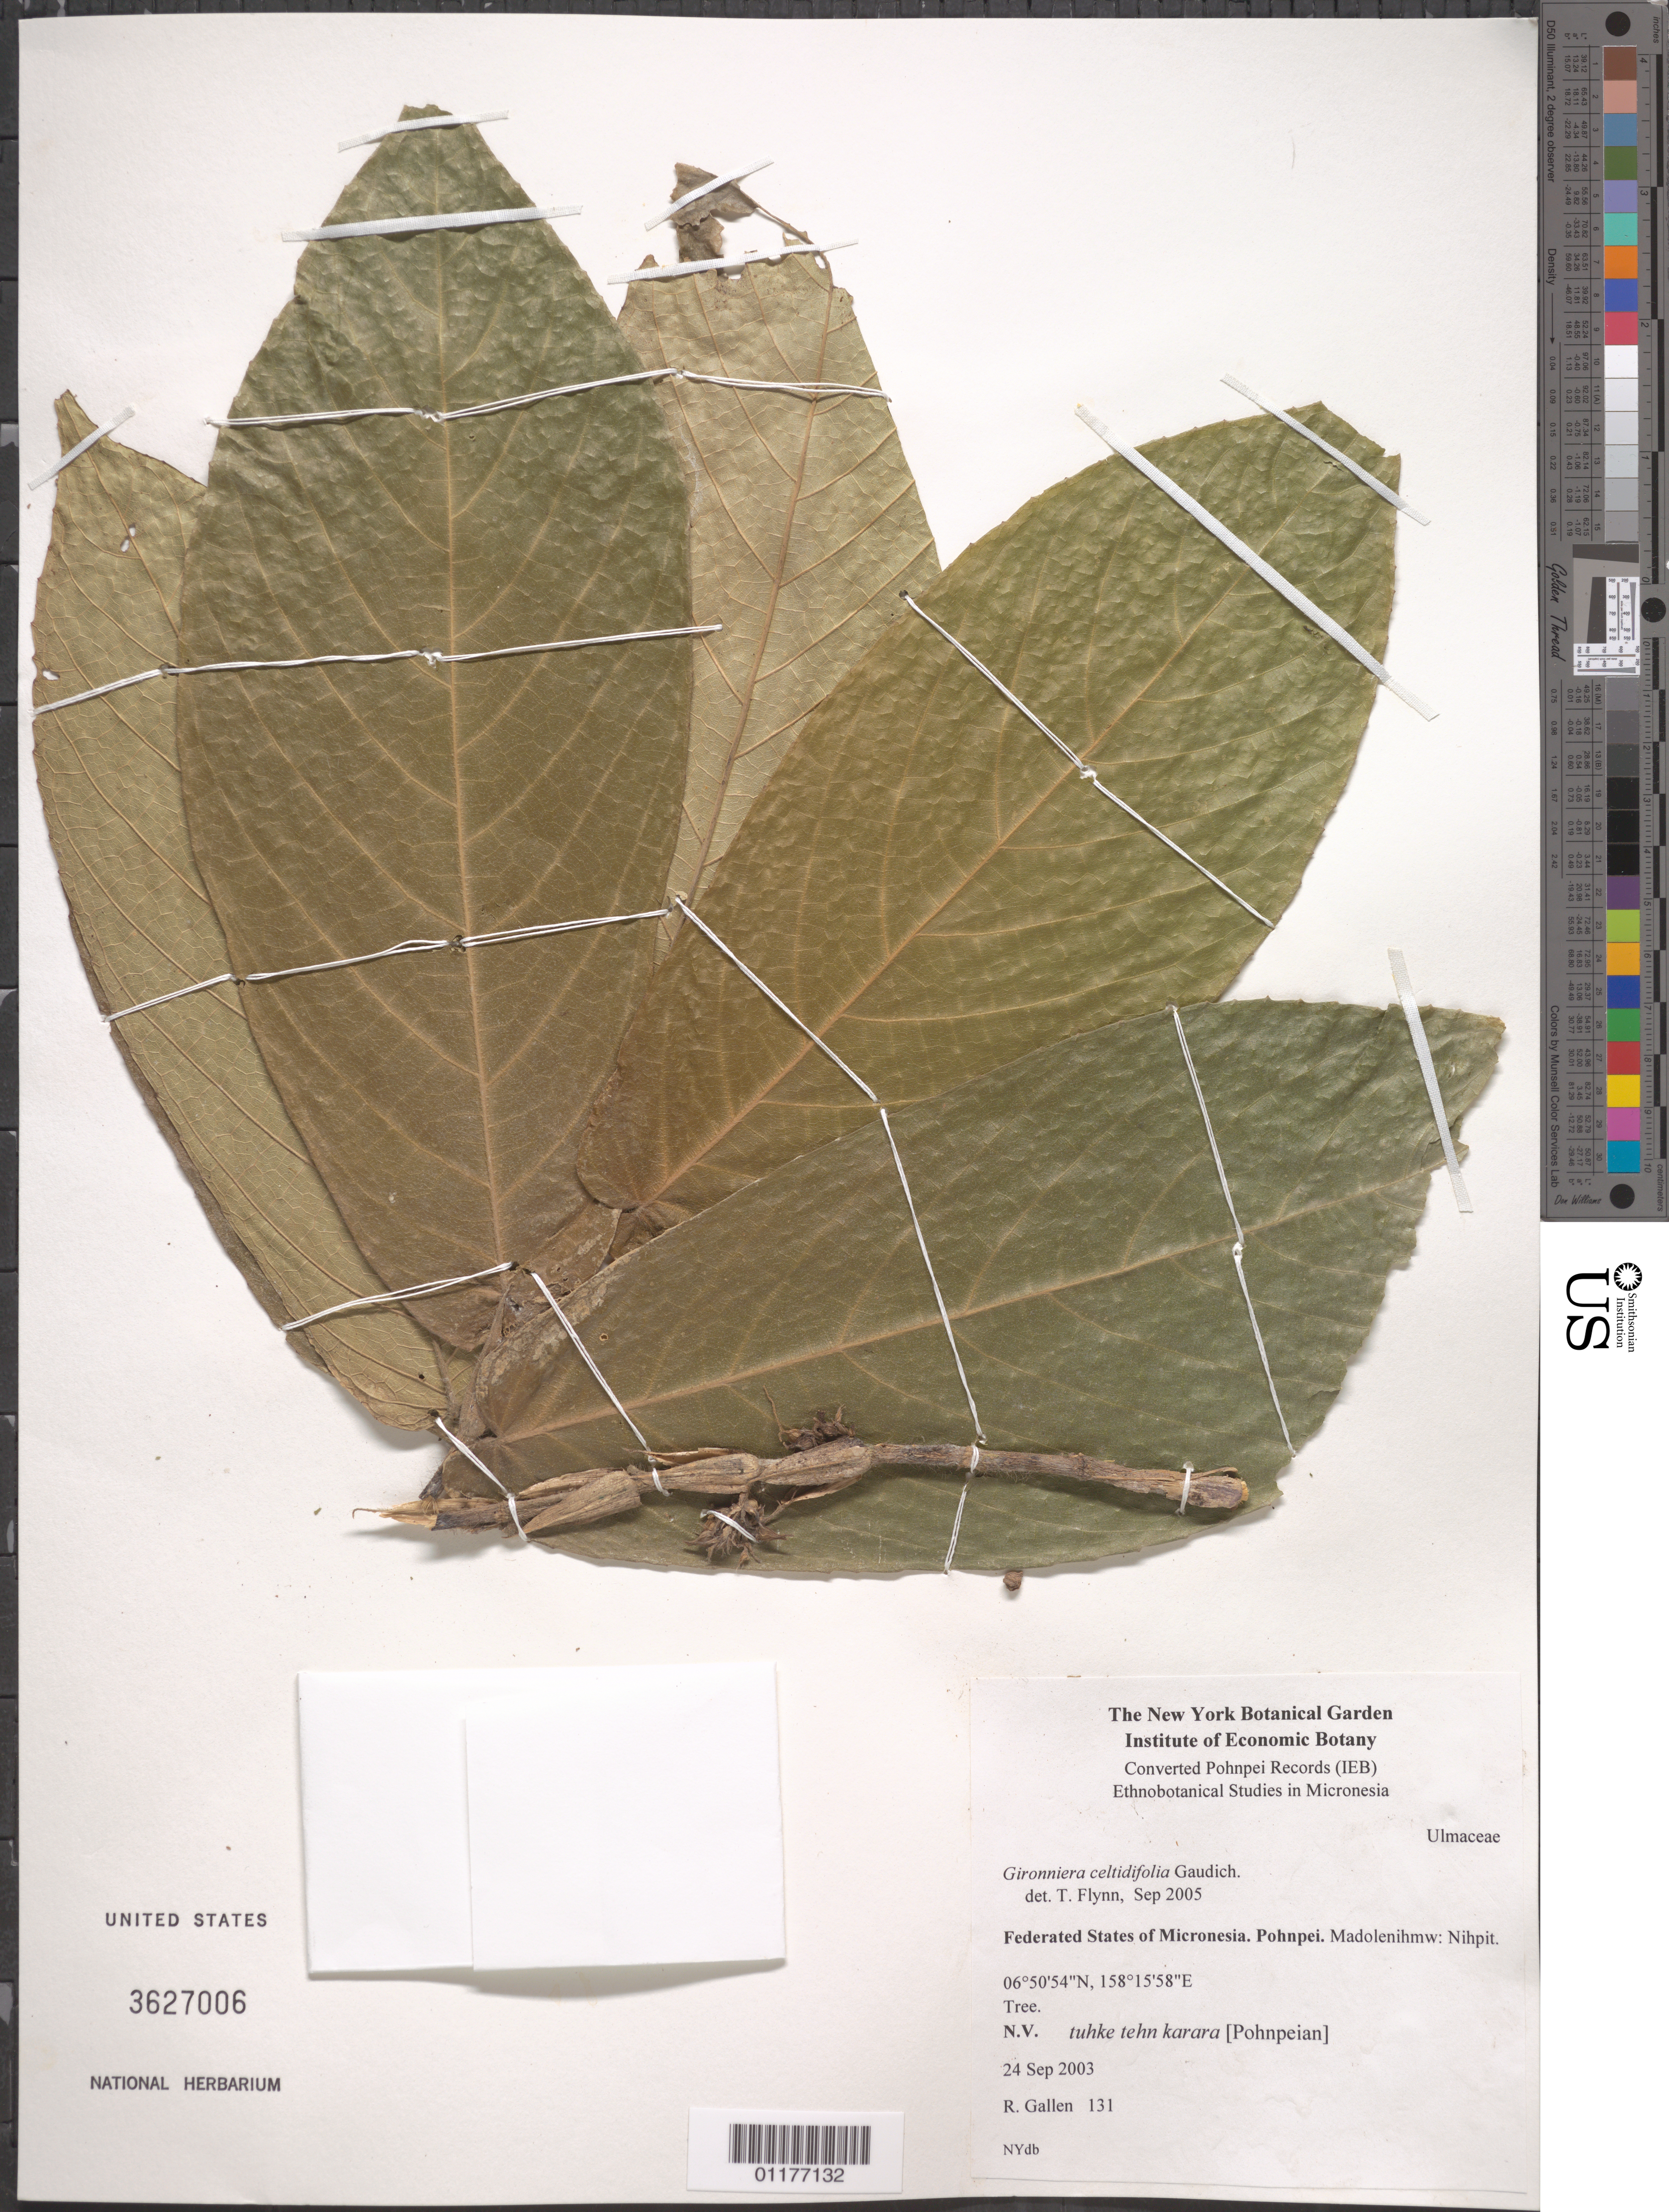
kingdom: Plantae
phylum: Tracheophyta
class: Magnoliopsida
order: Rosales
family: Cannabaceae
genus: Gironniera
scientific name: Gironniera celtidifolia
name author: Gaudich.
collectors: R. Gallen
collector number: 131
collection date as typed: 24 Sep 2003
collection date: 2003-09-24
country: Micronesia, Federated States of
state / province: Pohnpei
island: Pohnpei [Ponape]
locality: Nihpit, Madolenihmw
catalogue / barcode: US 3627006